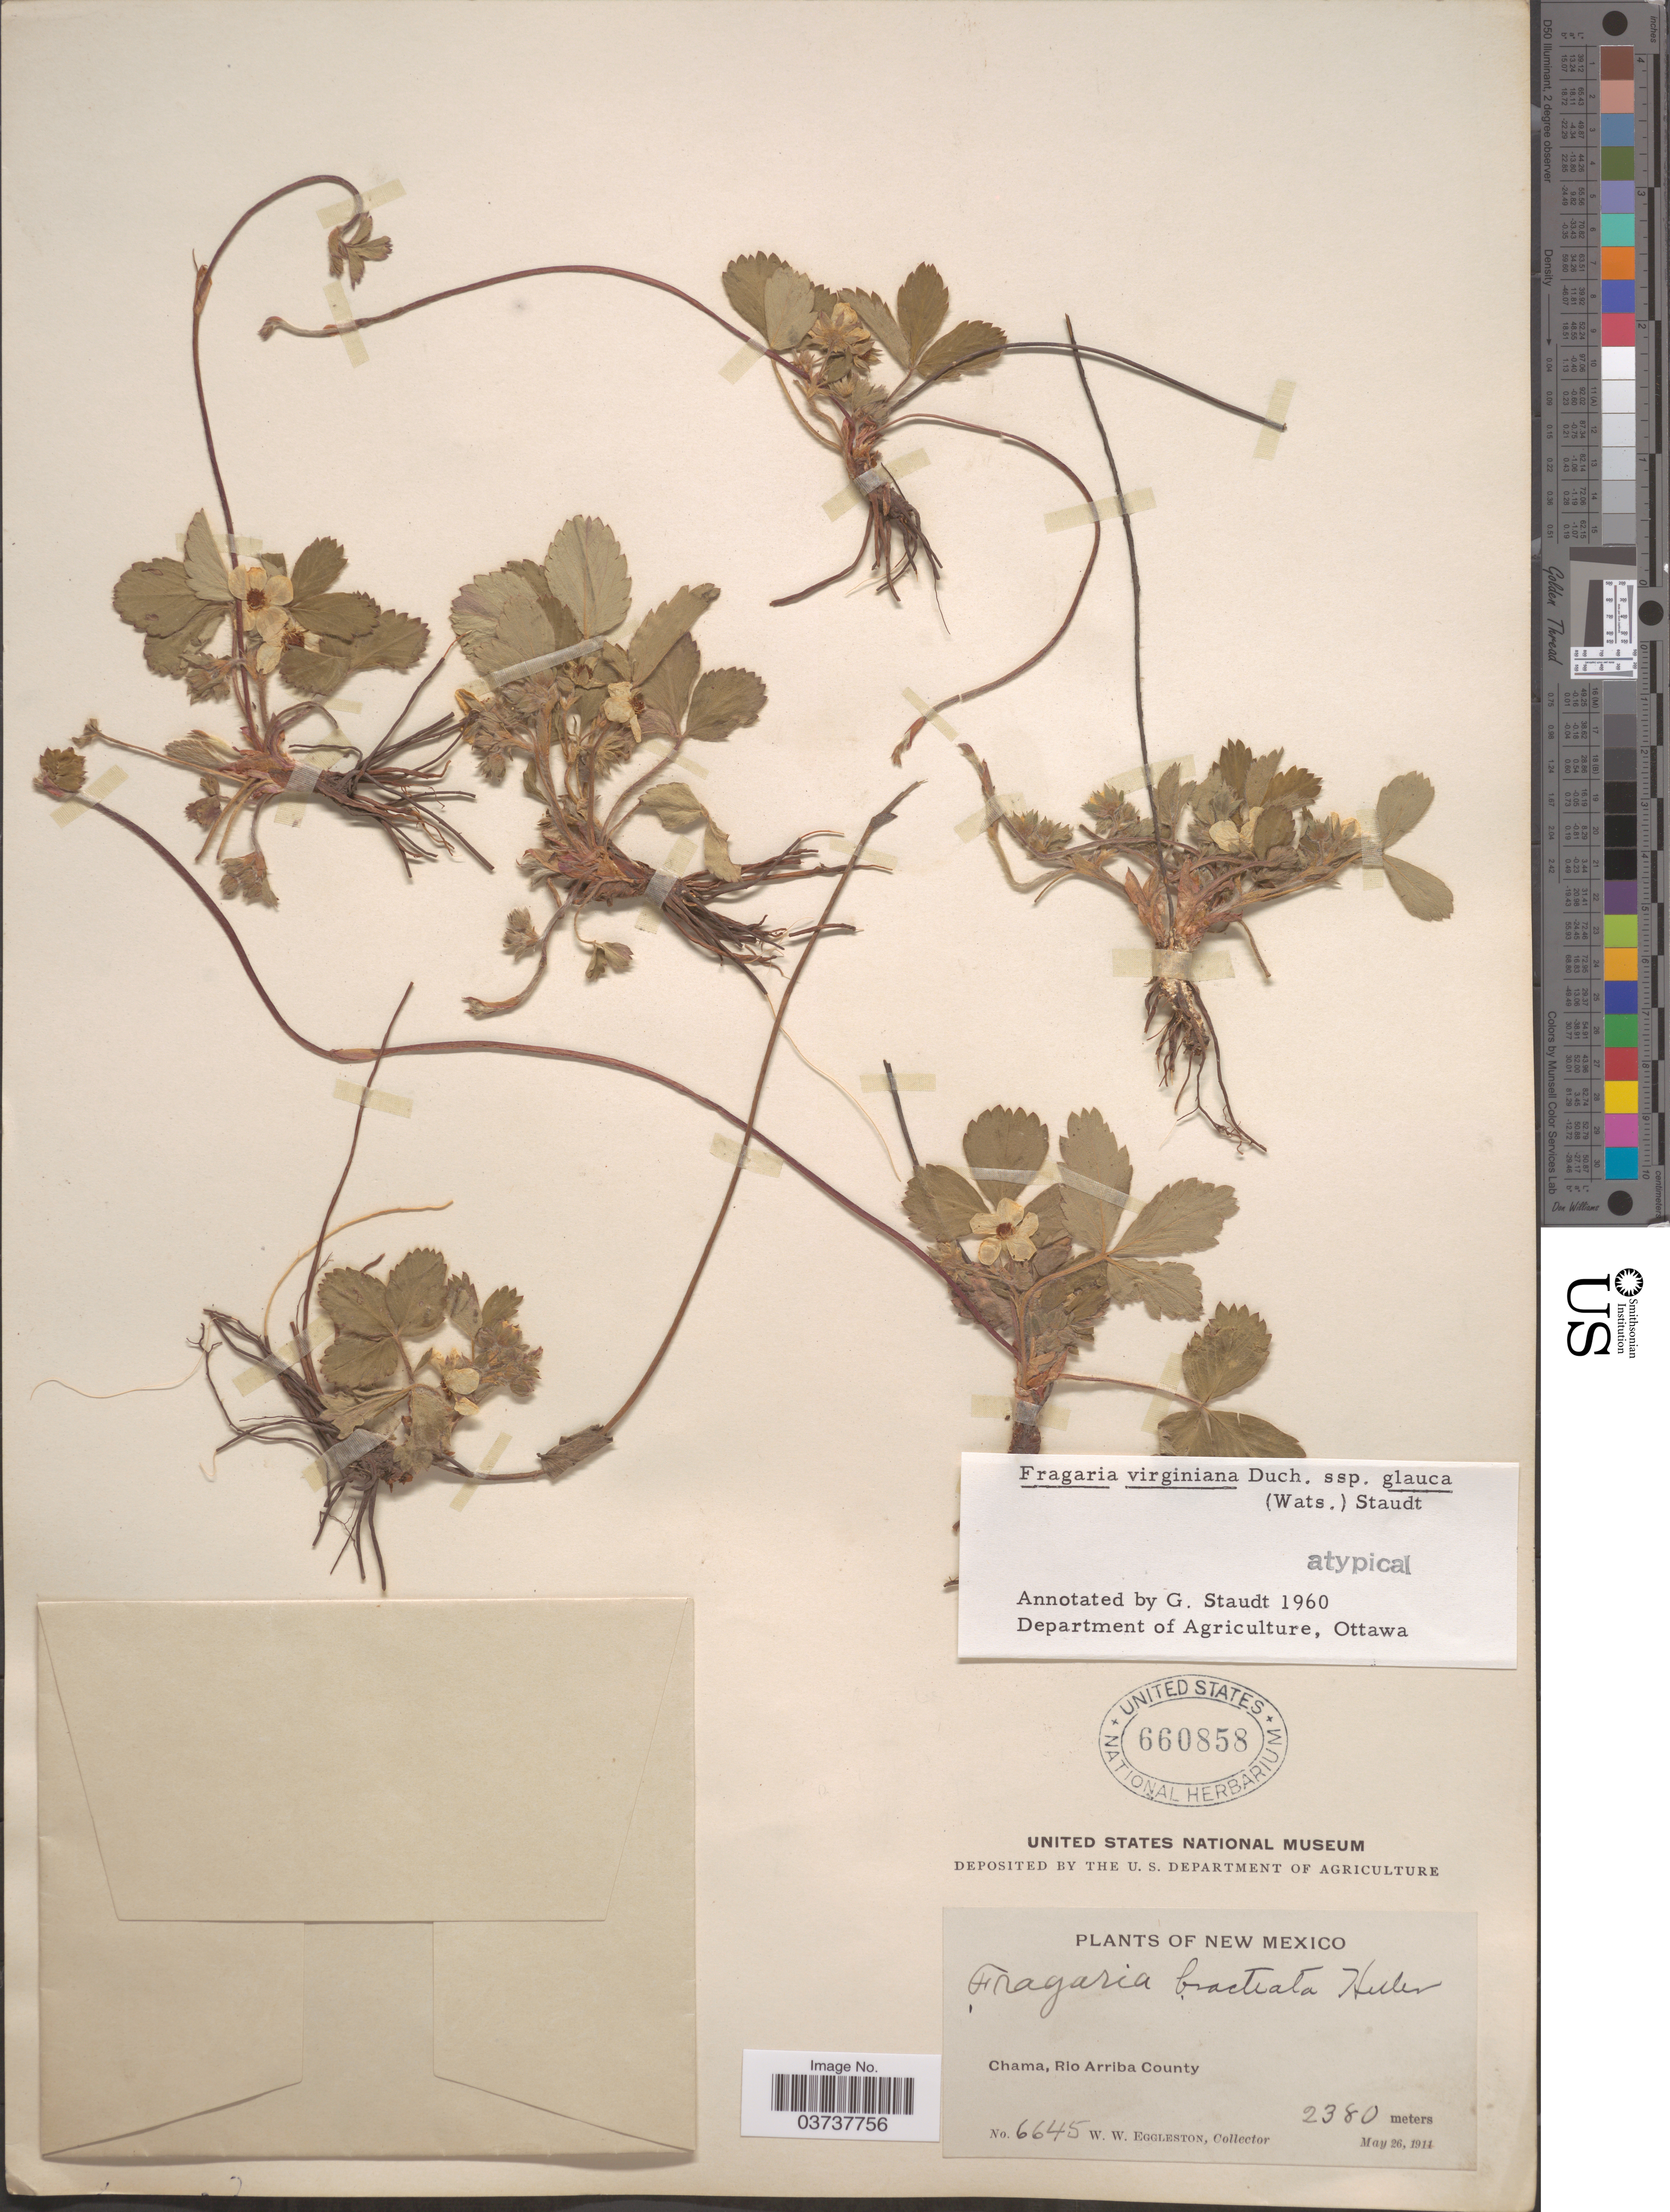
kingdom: Plantae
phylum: Tracheophyta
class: Magnoliopsida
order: Rosales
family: Rosaceae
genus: Fragaria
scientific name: Fragaria virginiana subsp. glauca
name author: (S. Watson) Staudt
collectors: W. W. Eggleston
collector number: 6645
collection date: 1914-05-26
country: United States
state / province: New Mexico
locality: Chama, Rio Arriba County.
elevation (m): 2380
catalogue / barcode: US 660858